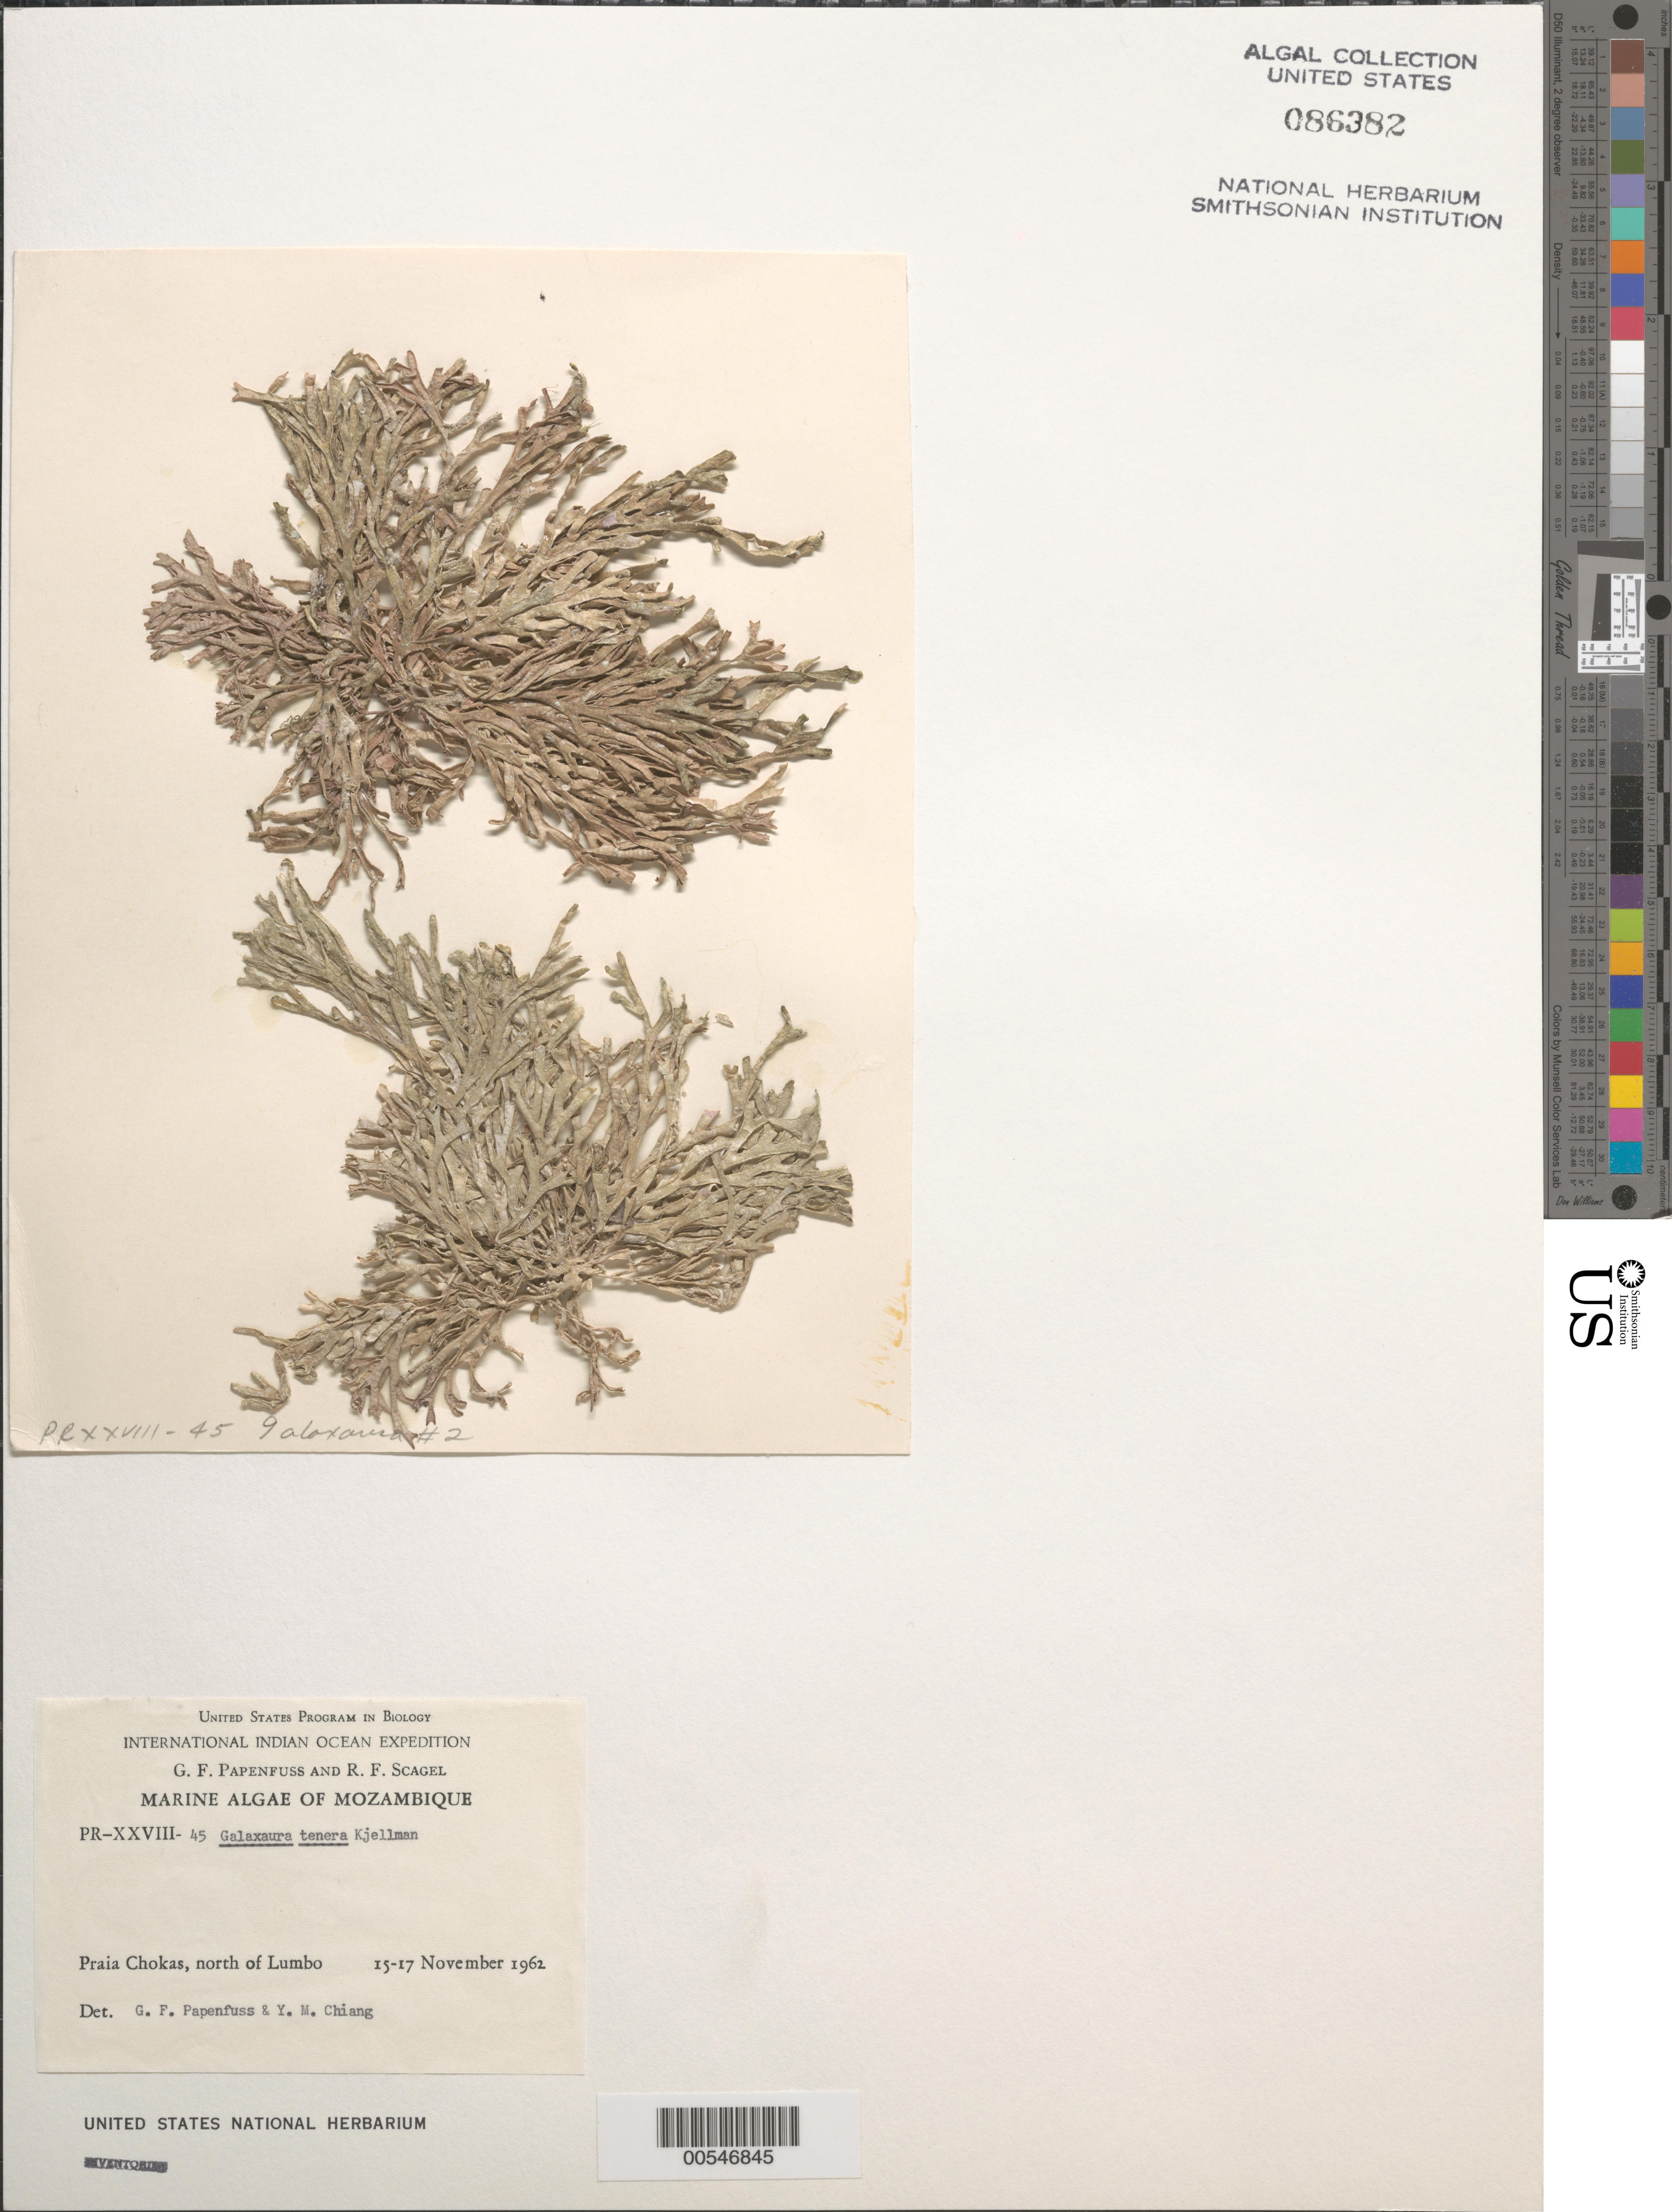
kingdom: Plantae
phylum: Rhodophyta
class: Florideophyceae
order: Nemaliales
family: Galaxauraceae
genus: Dichotomaria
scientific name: Dichotomaria tenera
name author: (Kjellm.) Huisman et al.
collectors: G. Papenfuss & R. F. Scagel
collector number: PR-XXVIII-45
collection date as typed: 15 Nov 1962 to 17 Nov 1962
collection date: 1962-11-15/1962-11-17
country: Mozambique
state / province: Nampula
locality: Praia Chokas, north of Lumbo, Ilha District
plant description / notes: International Indian Ocean Expedition, 1962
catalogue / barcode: US 86382